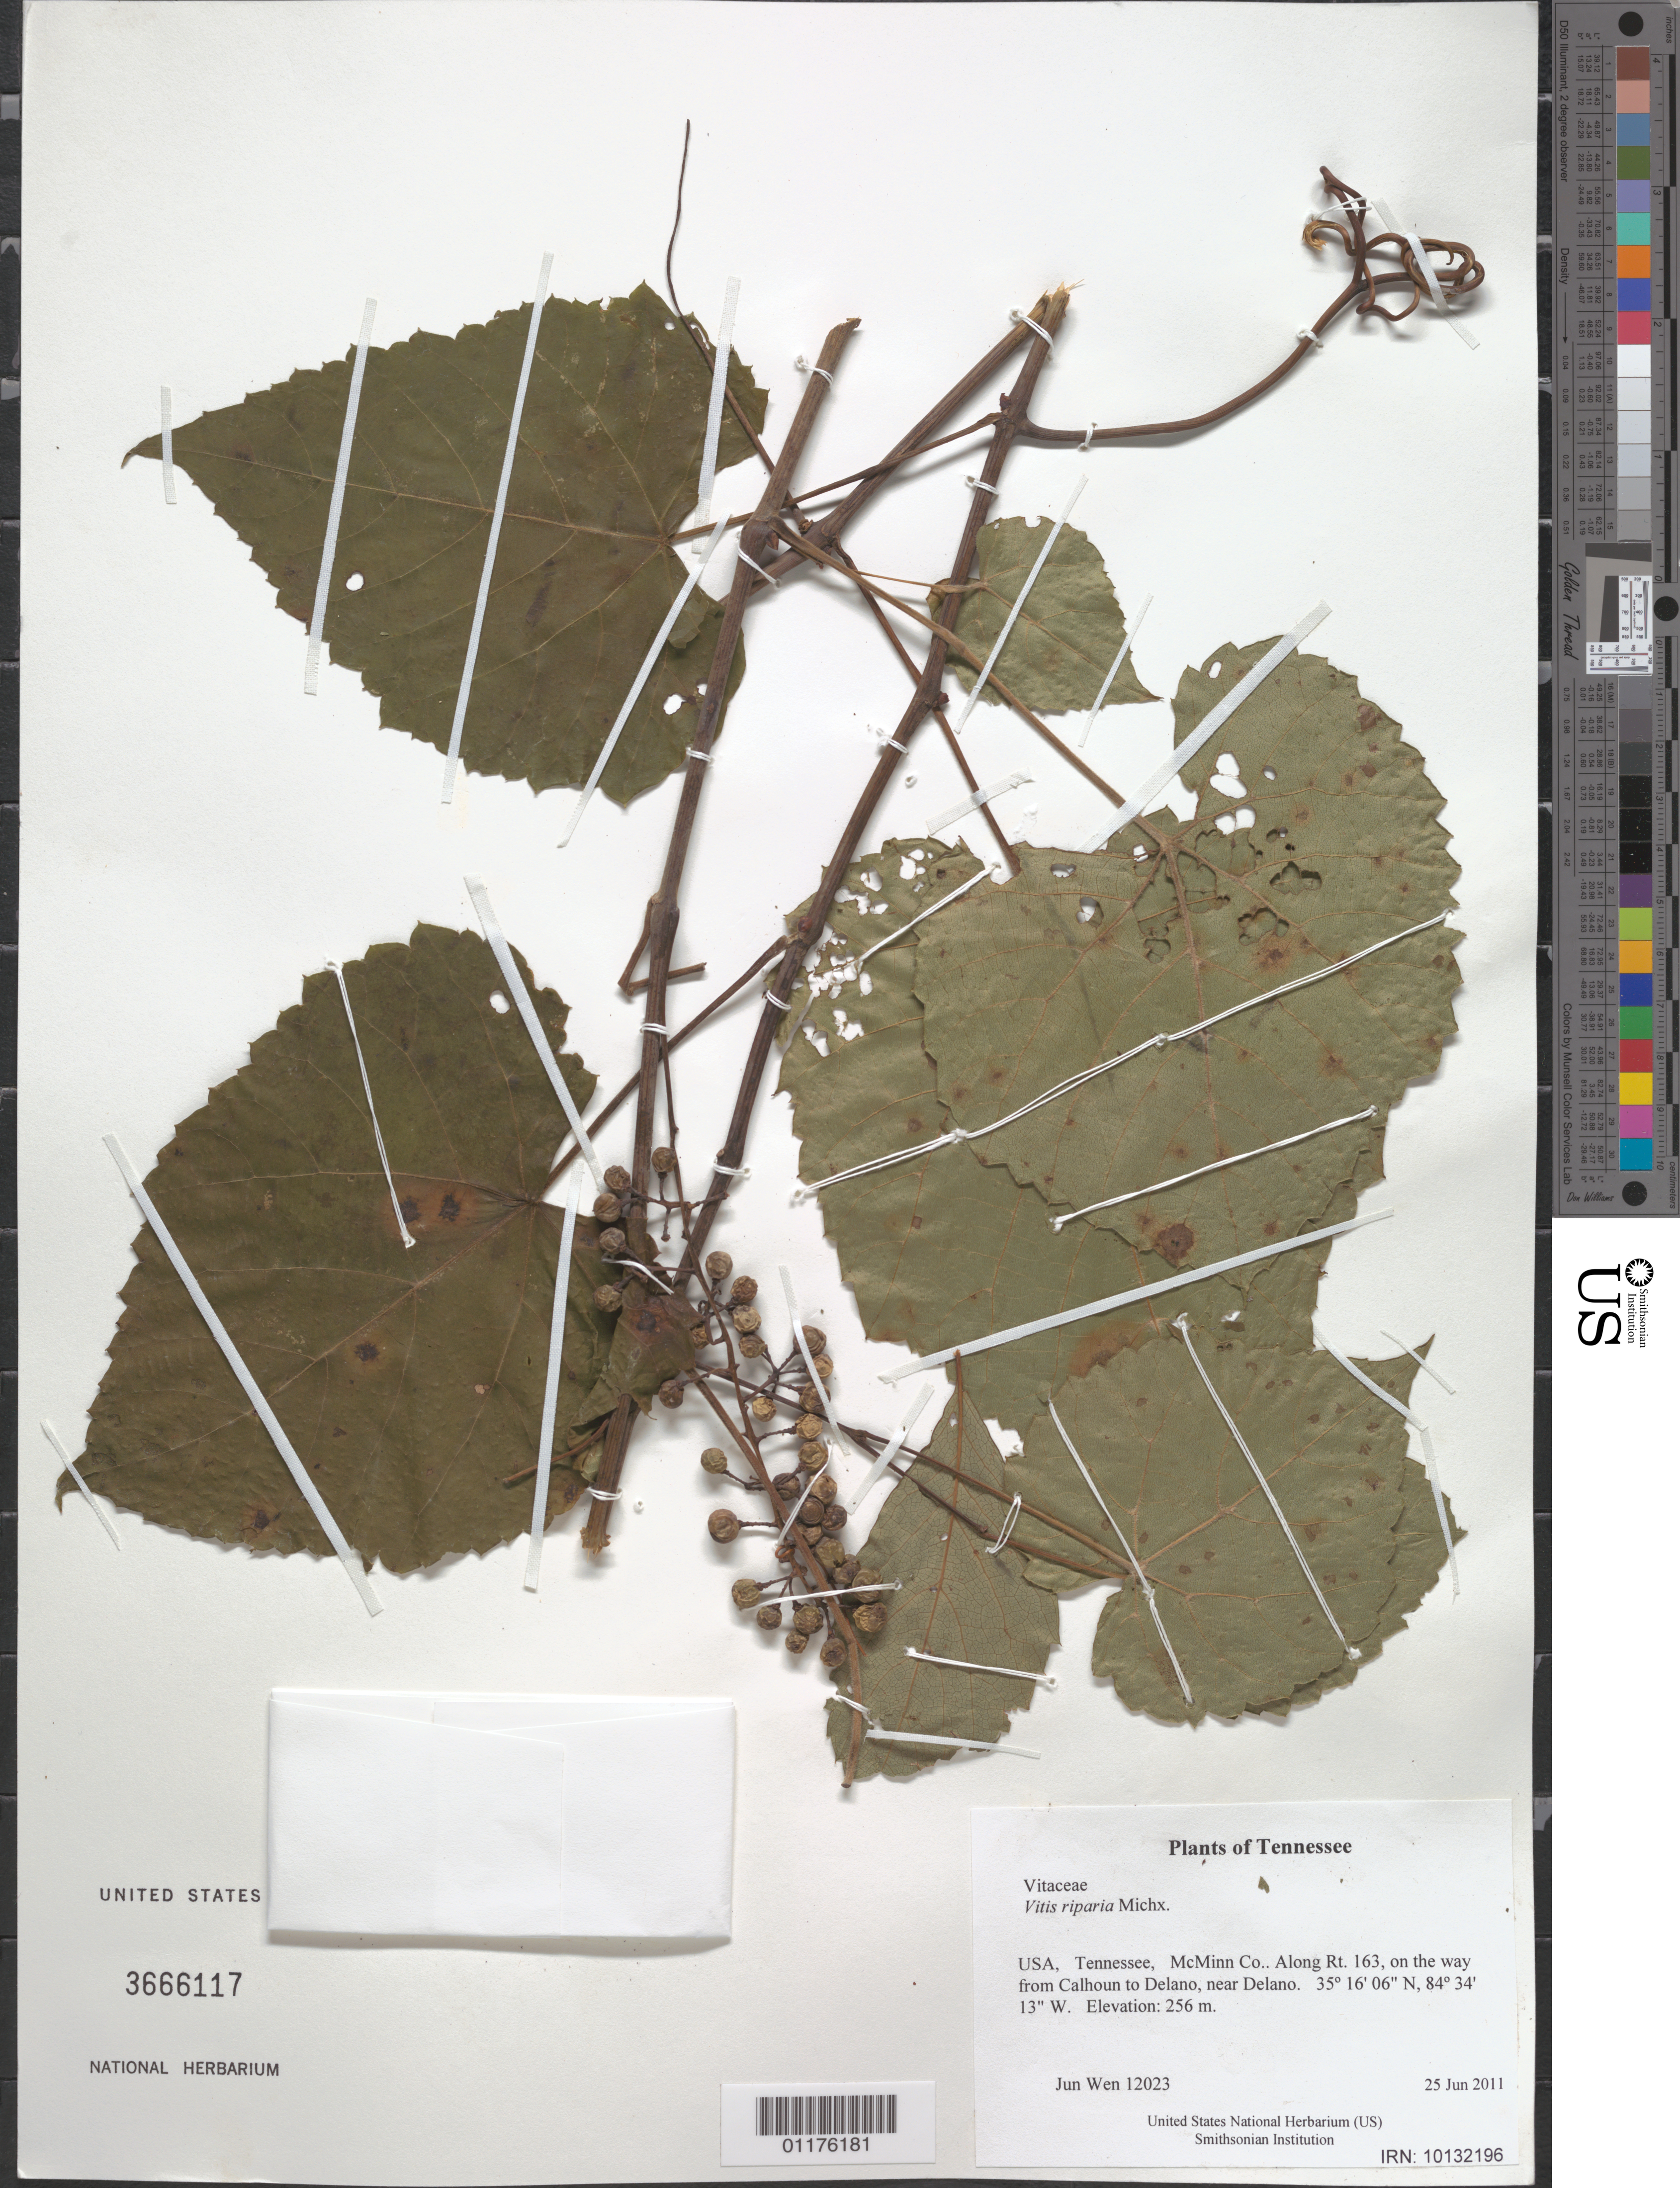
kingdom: Plantae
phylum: Tracheophyta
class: Magnoliopsida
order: Vitales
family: Vitaceae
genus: Vitis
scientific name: Vitis riparia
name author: Michx.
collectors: J. Wen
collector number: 12023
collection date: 2011-06-25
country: United States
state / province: Tennessee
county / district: McMinn Co.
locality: Along Rt. 163, on the way from Calhoun to Delano, near Delano.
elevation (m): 256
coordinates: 35 16.096 N, 84 34.216 W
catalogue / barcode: US 3666117